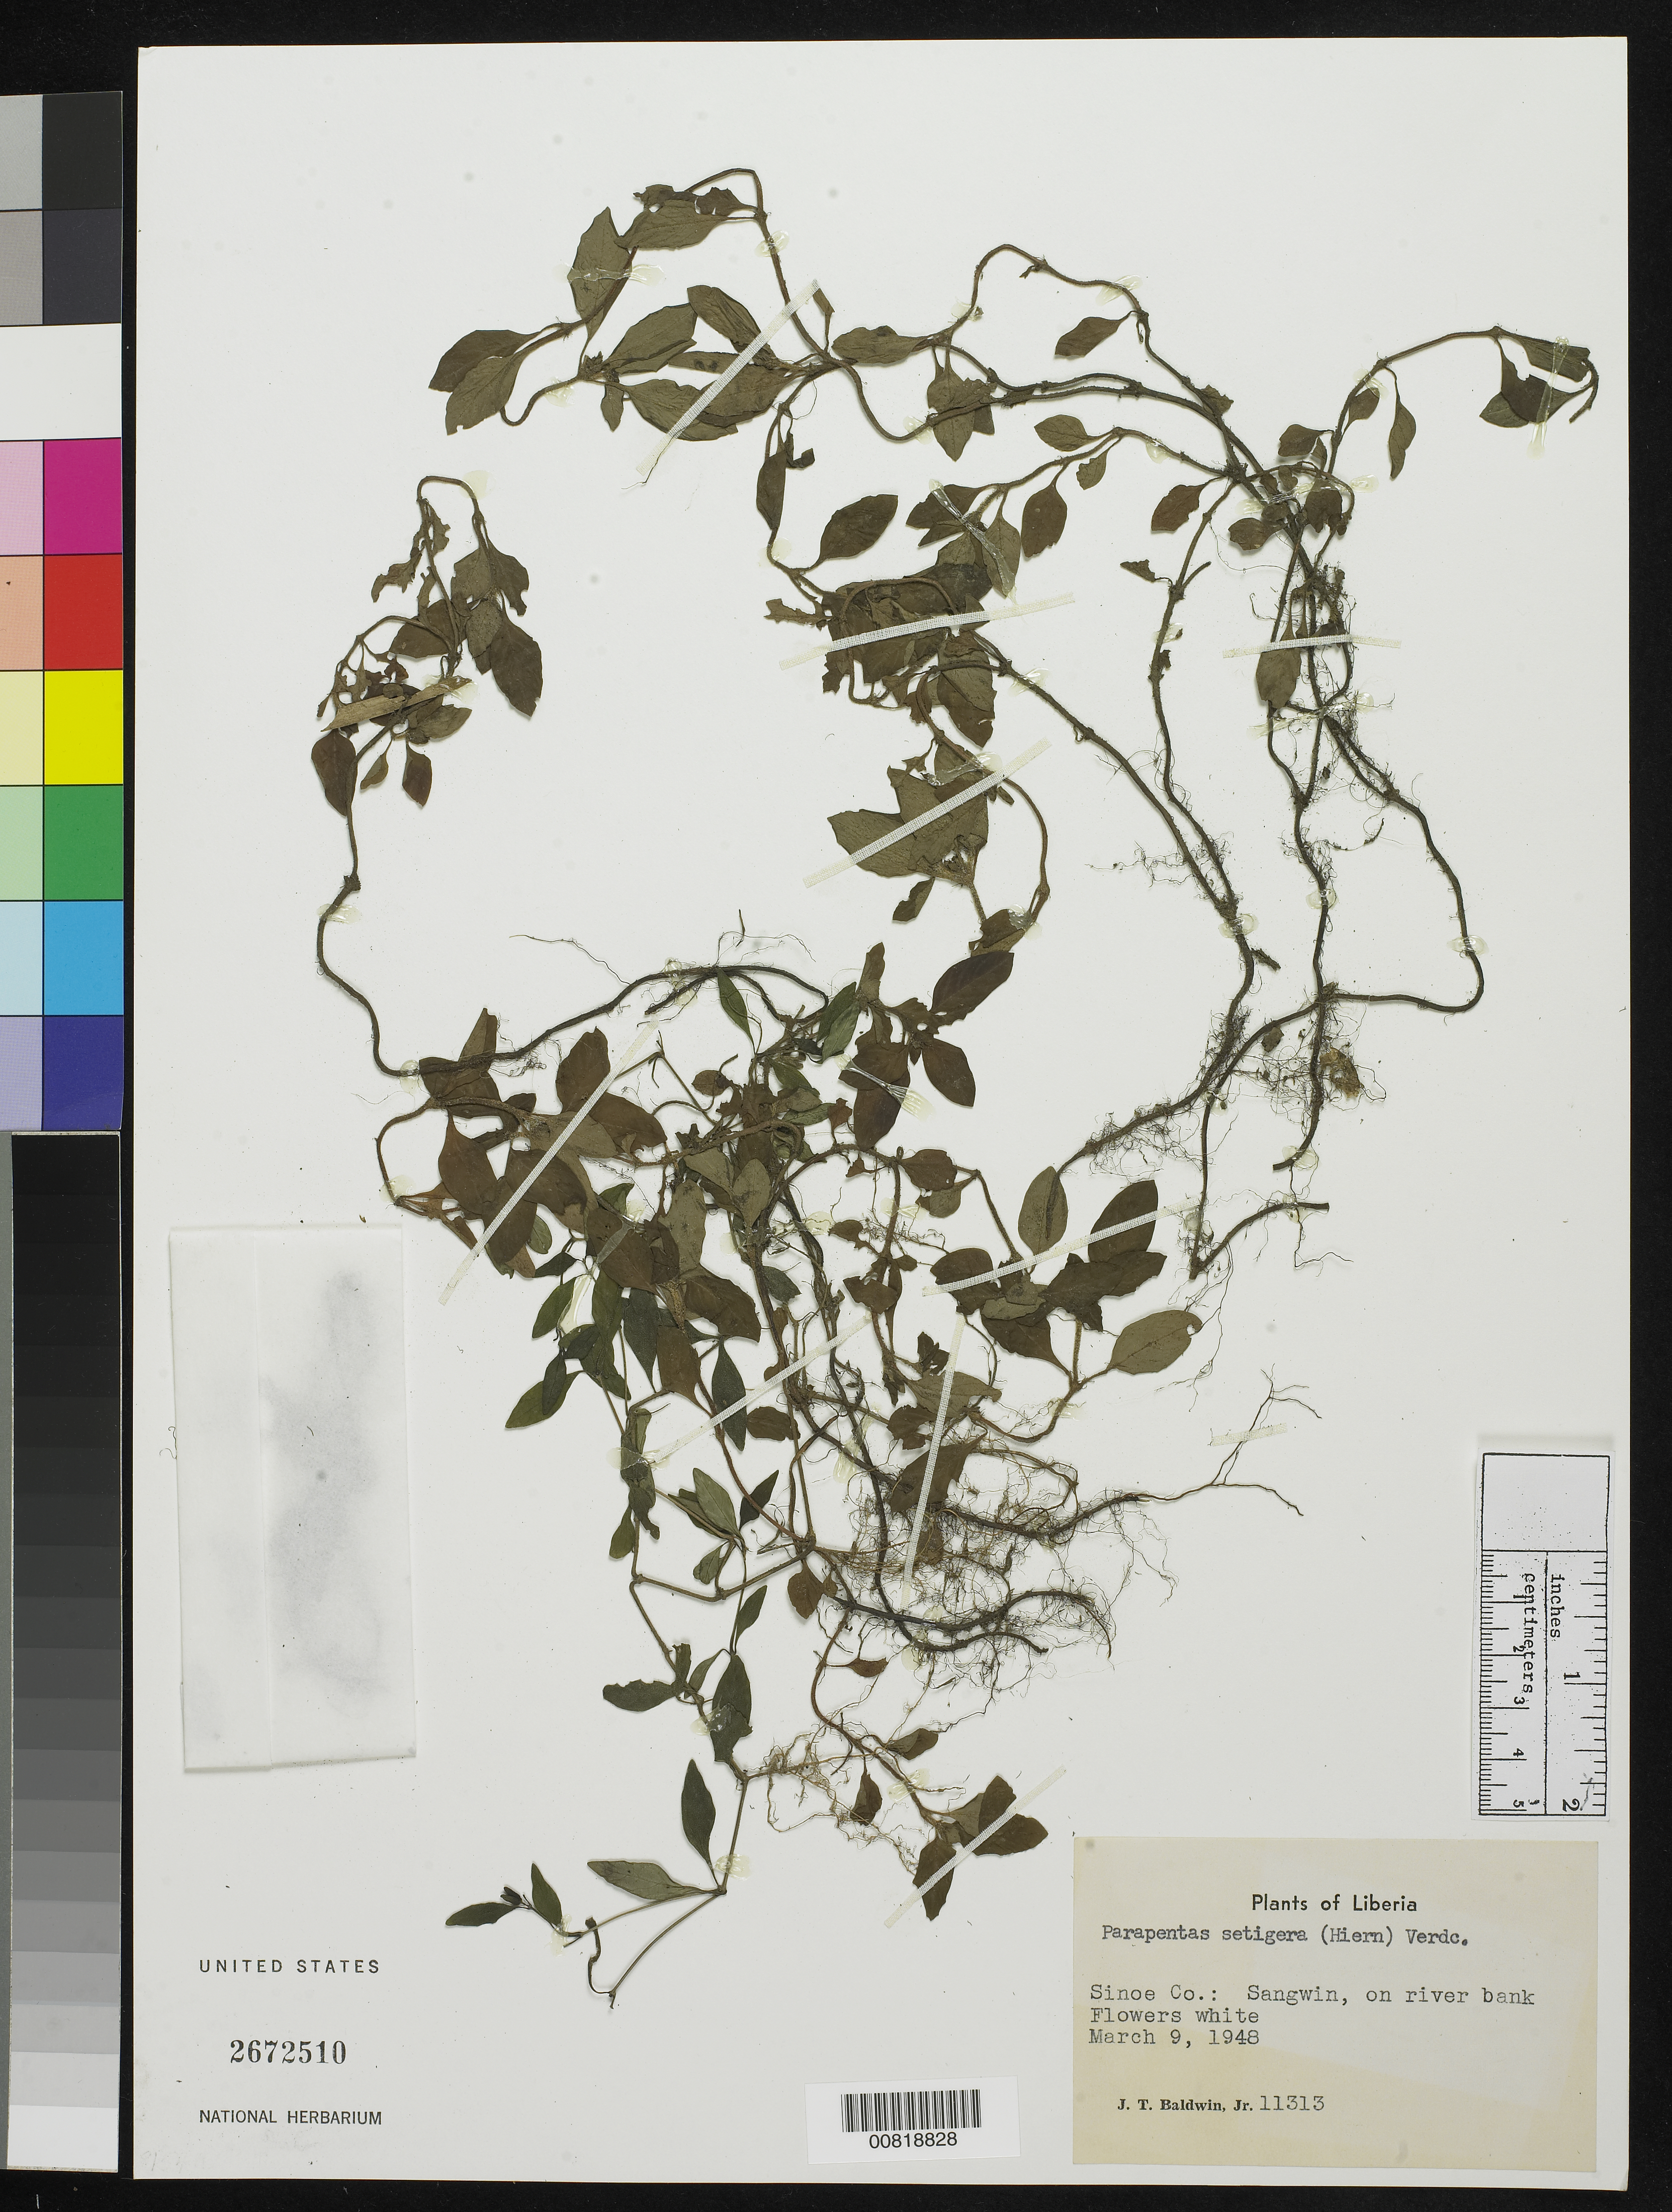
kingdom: Plantae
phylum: Tracheophyta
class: Magnoliopsida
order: Gentianales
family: Rubiaceae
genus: Parapentas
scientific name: Parapentas setigera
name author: (Hiern) DC.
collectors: J. T. Baldwin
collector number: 11313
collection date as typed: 9 Mar 1948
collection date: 1948-03-09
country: Liberia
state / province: Sinoe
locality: Sangwin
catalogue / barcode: US 2672510